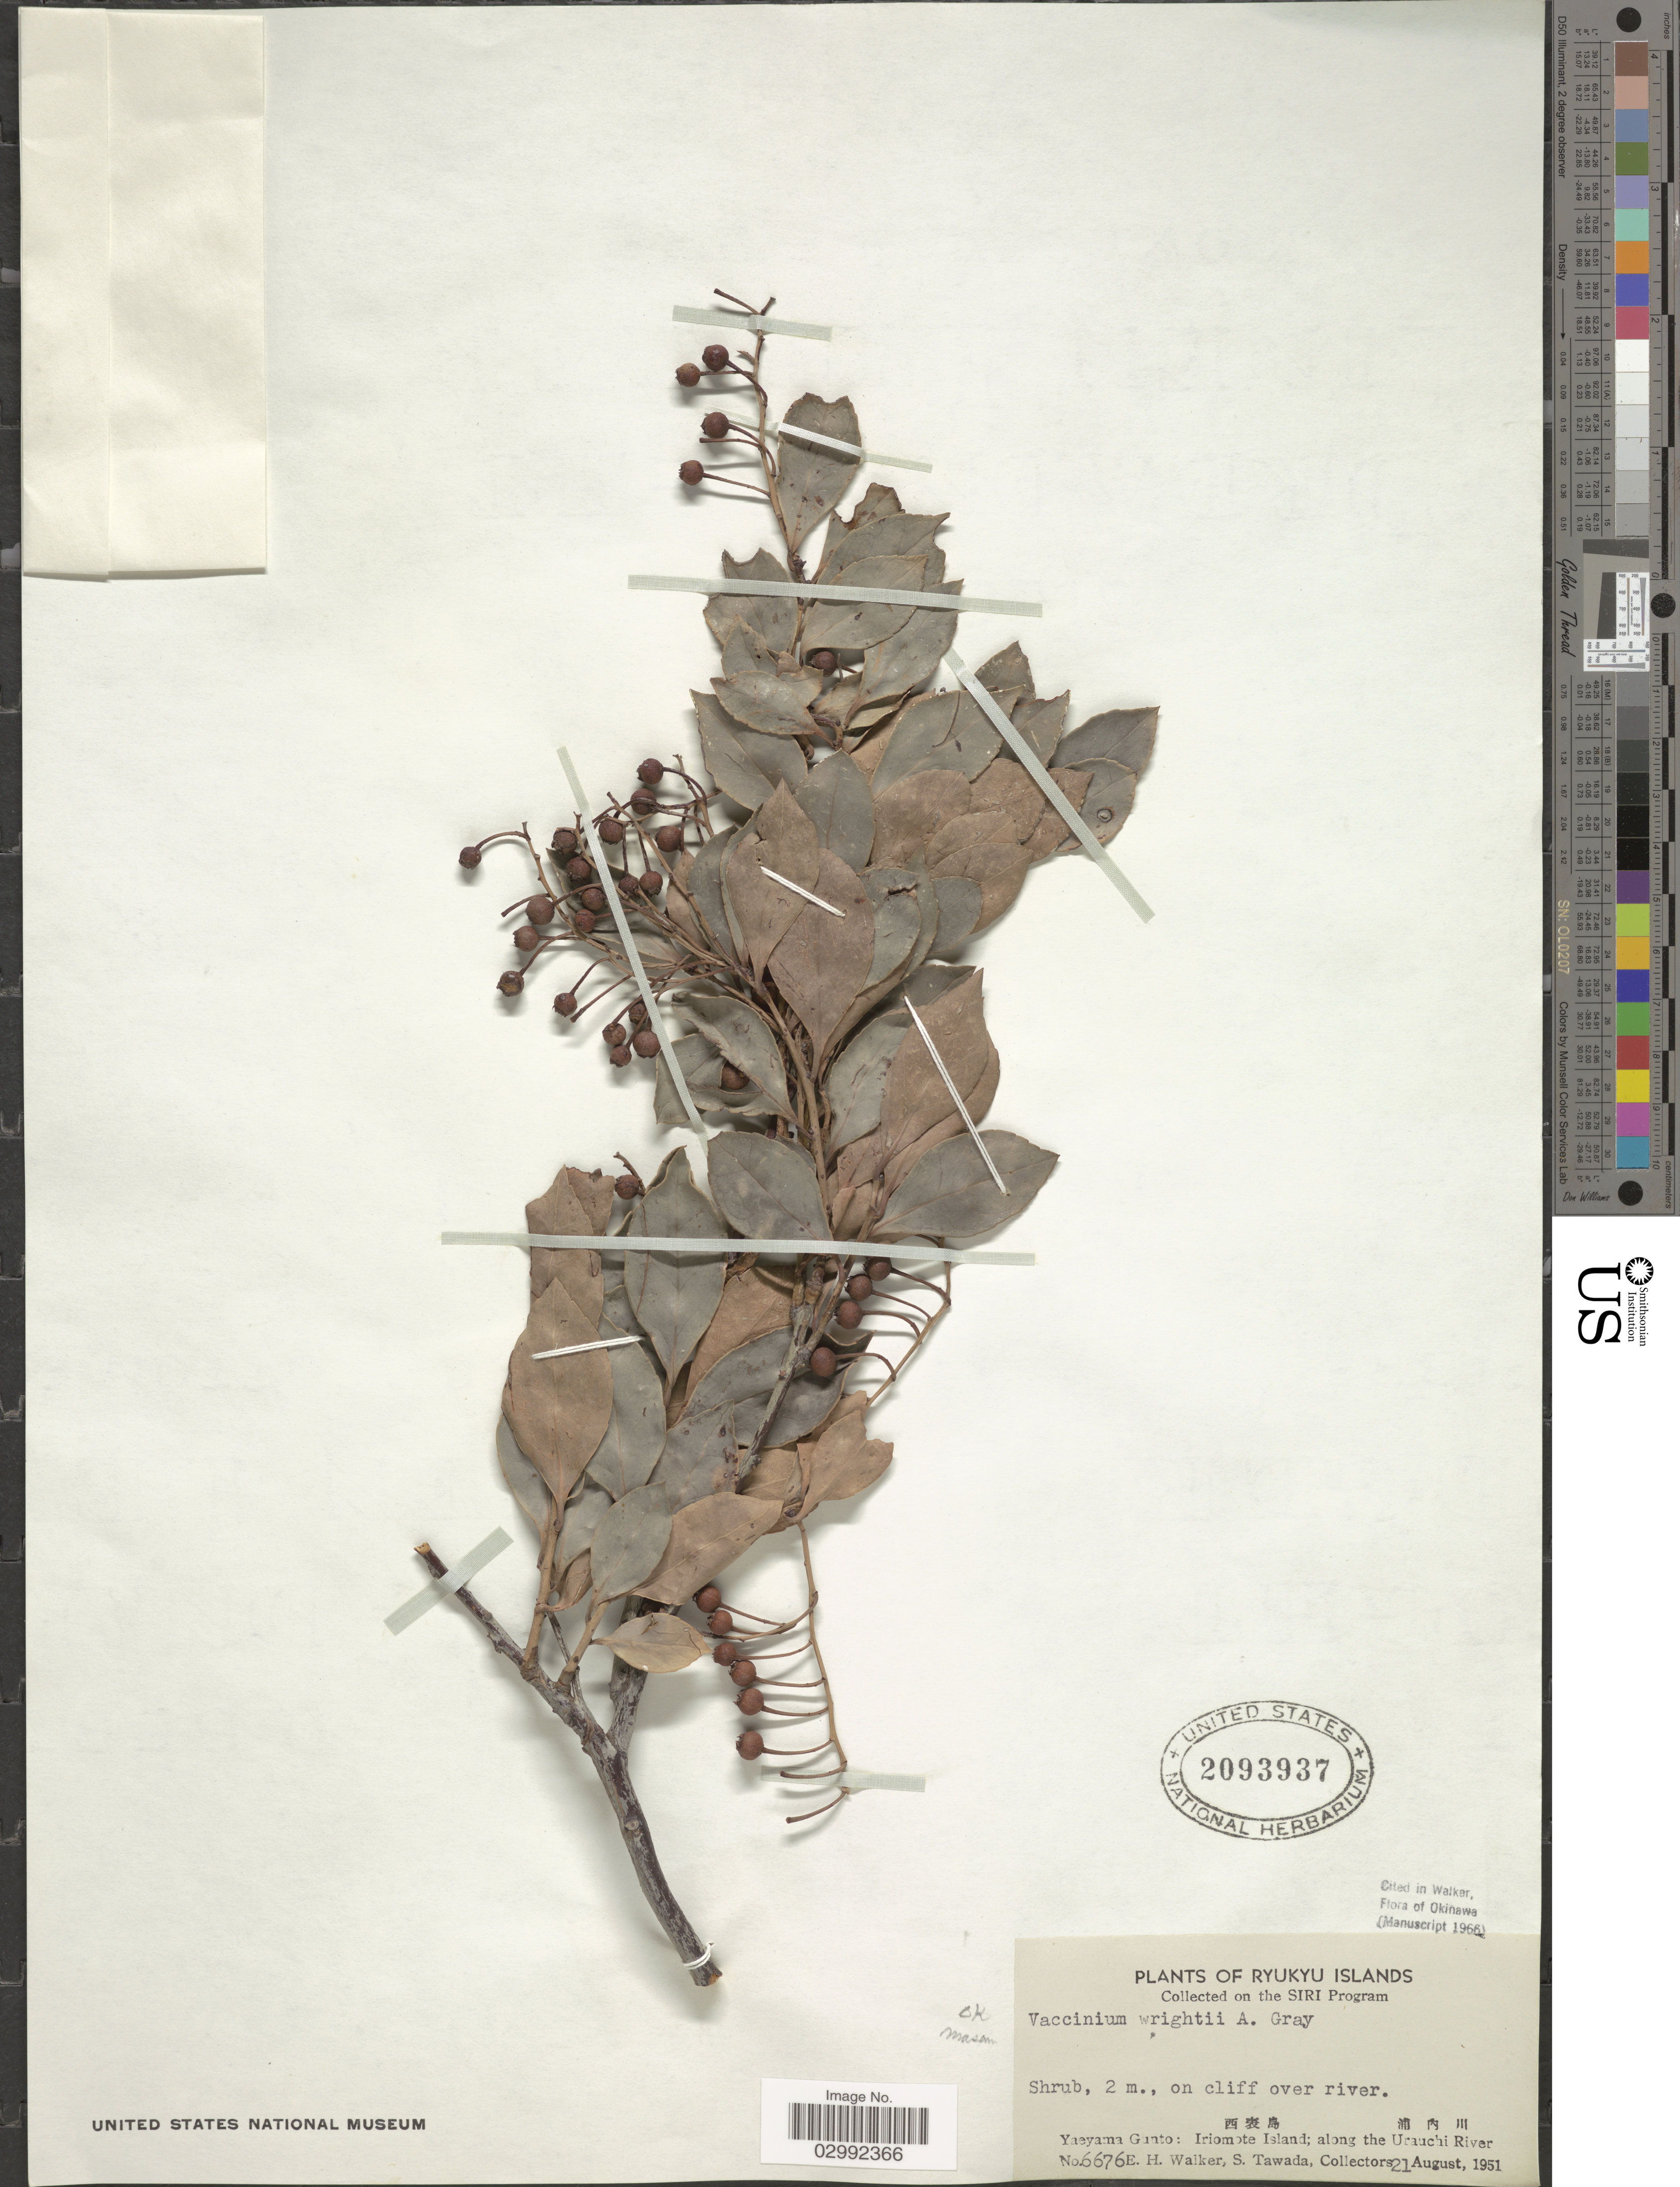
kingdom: Plantae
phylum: Tracheophyta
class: Magnoliopsida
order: Ericales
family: Ericaceae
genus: Vaccinium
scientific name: Vaccinium wrightii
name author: A. Gray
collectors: E. H. Walker & S. Tawada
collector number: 6676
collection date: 1951-08-21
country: Japan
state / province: Okinawa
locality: Ryukyu Islands. Yaeyama Gunto: Iriomote Island; along the Urauchi River.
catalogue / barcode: US 2093937